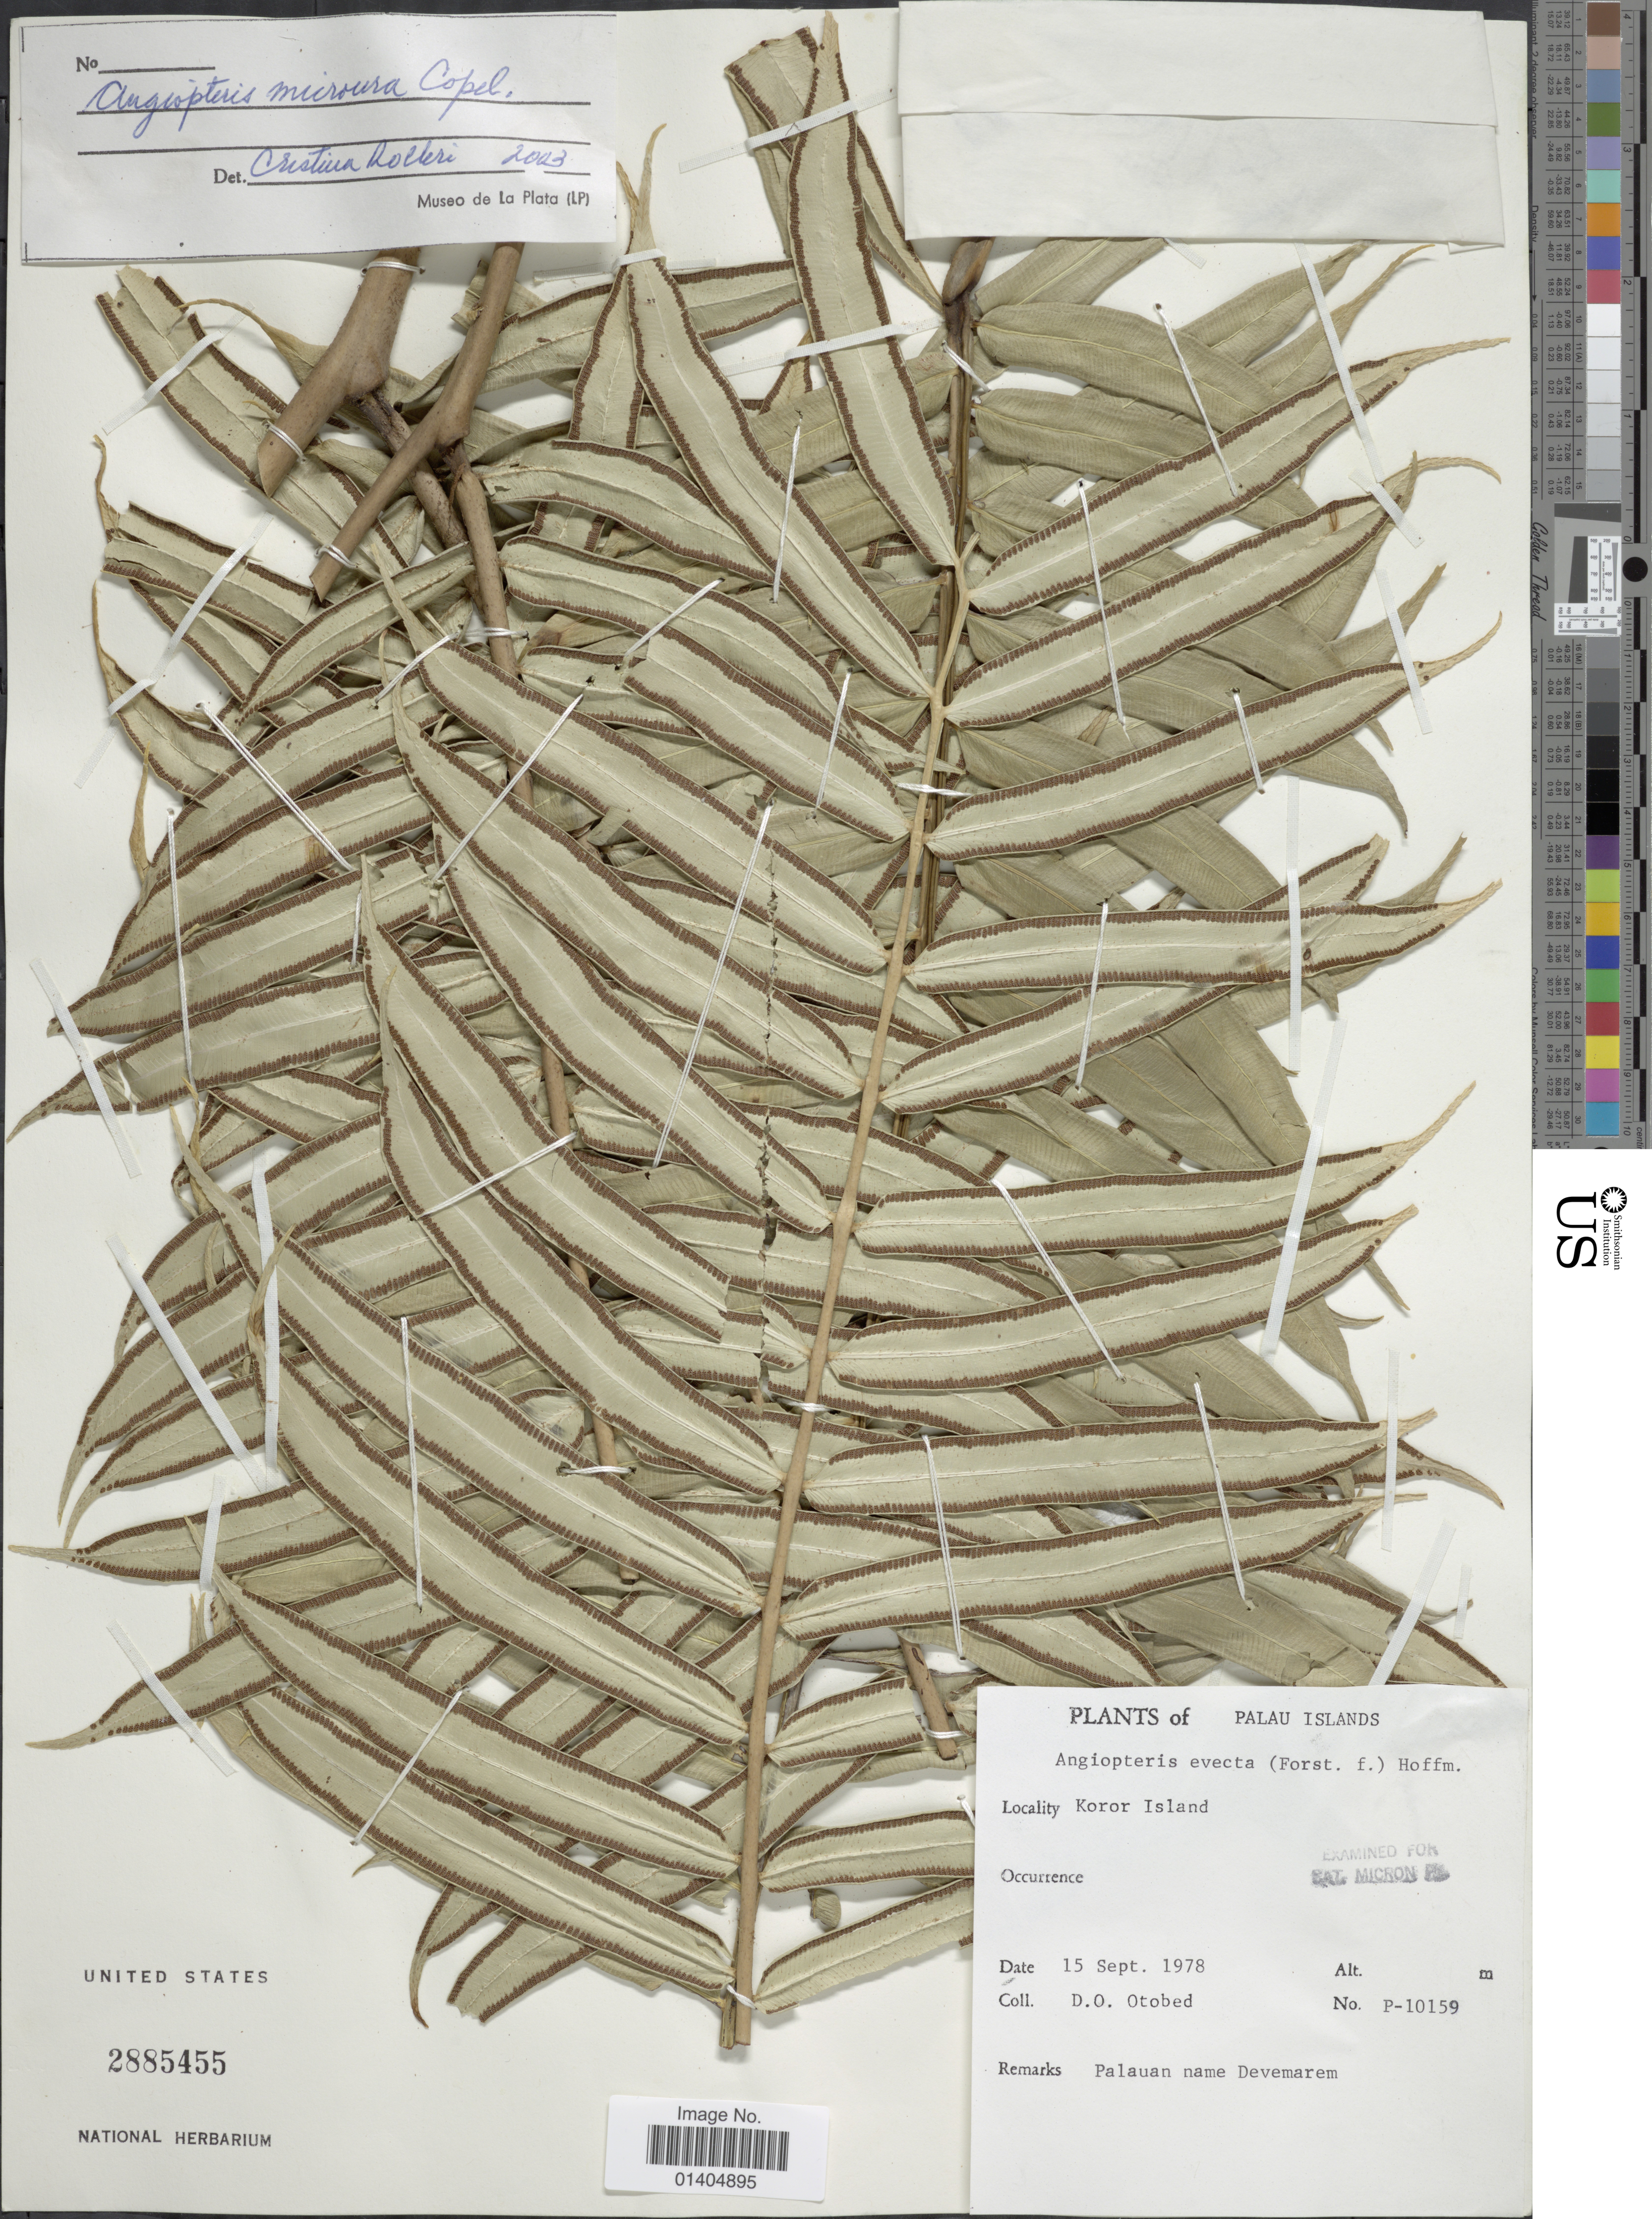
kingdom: Plantae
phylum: Tracheophyta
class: Polypodiopsida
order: Marattiales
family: Marattiaceae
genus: Angiopteris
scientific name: Angiopteris microura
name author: Copel.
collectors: D. O. Otobed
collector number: P-10159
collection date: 1978-09-15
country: Palau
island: Oreor [Koror]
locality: Palau islands, Koror Island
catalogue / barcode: US 2885455